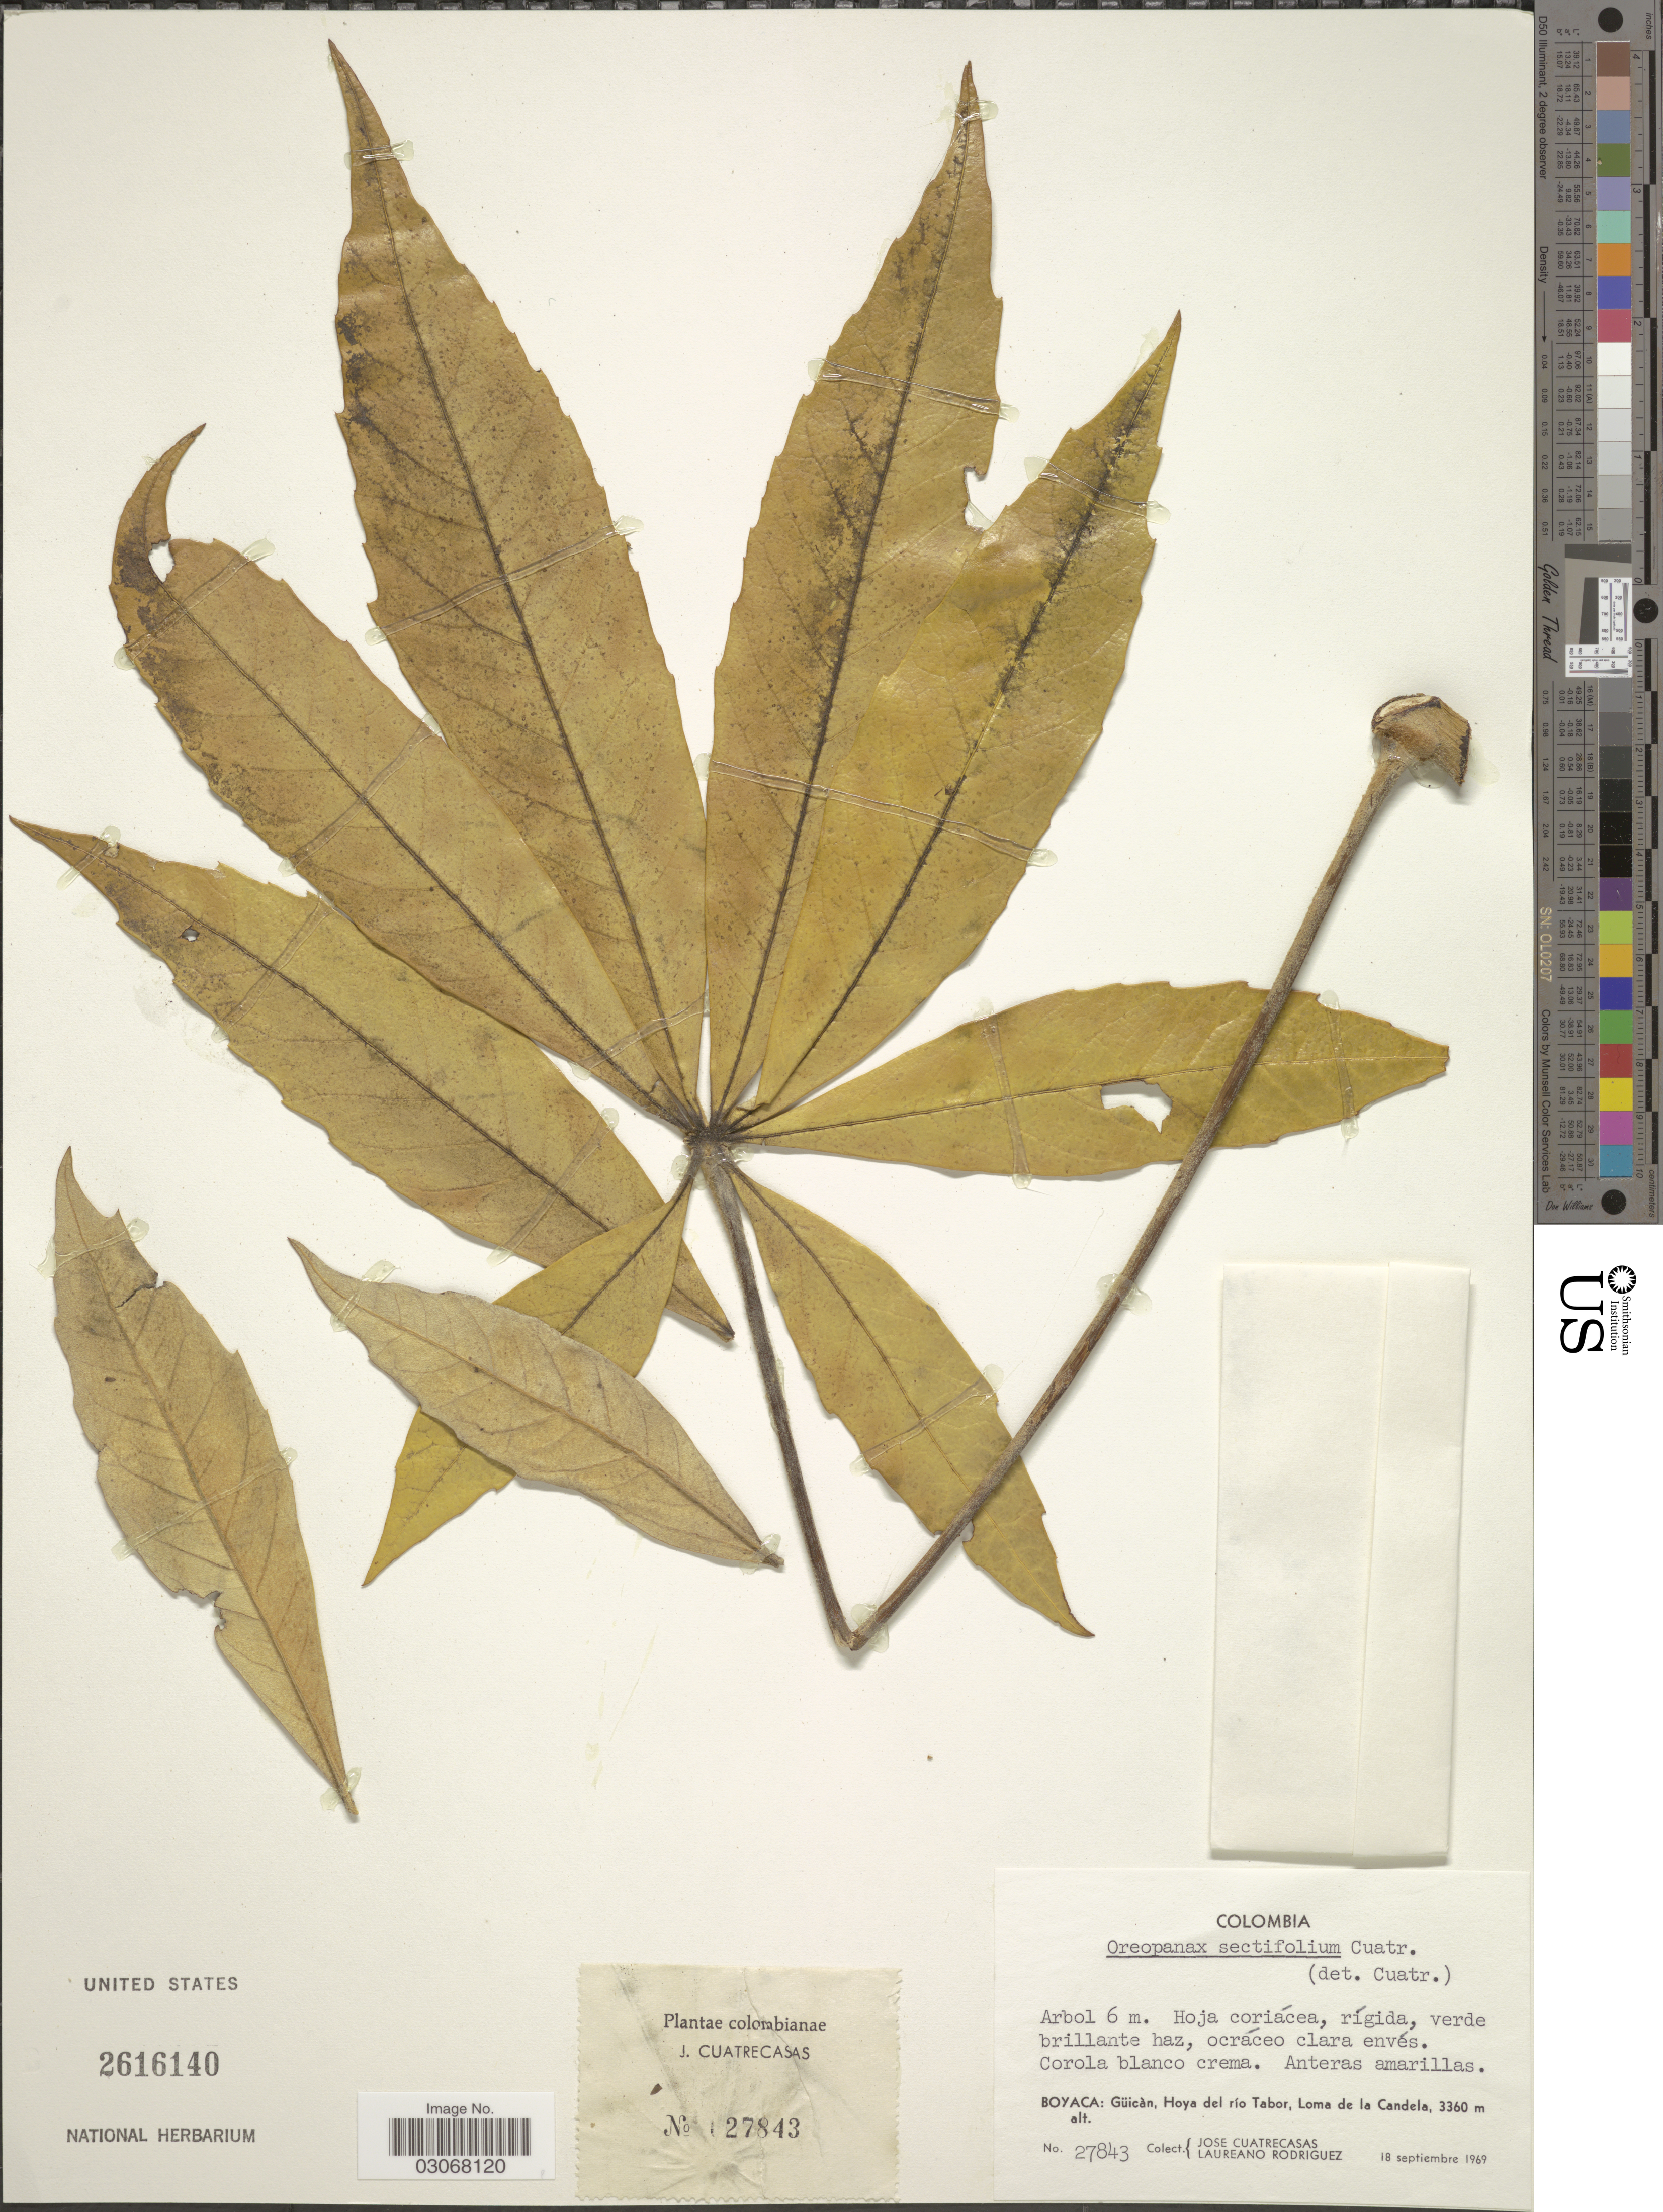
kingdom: Plantae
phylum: Tracheophyta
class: Magnoliopsida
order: Apiales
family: Araliaceae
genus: Oreopanax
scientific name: Oreopanax sectifolius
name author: Cuatrec.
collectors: J. Cuatrecasas & L. Rodriguez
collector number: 27843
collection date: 1969-09-18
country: Colombia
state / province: Boyacá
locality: Boyaca: Güicán, Hoya del río Tabor, Loma de la Candela.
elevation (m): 3360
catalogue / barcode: US 2616140